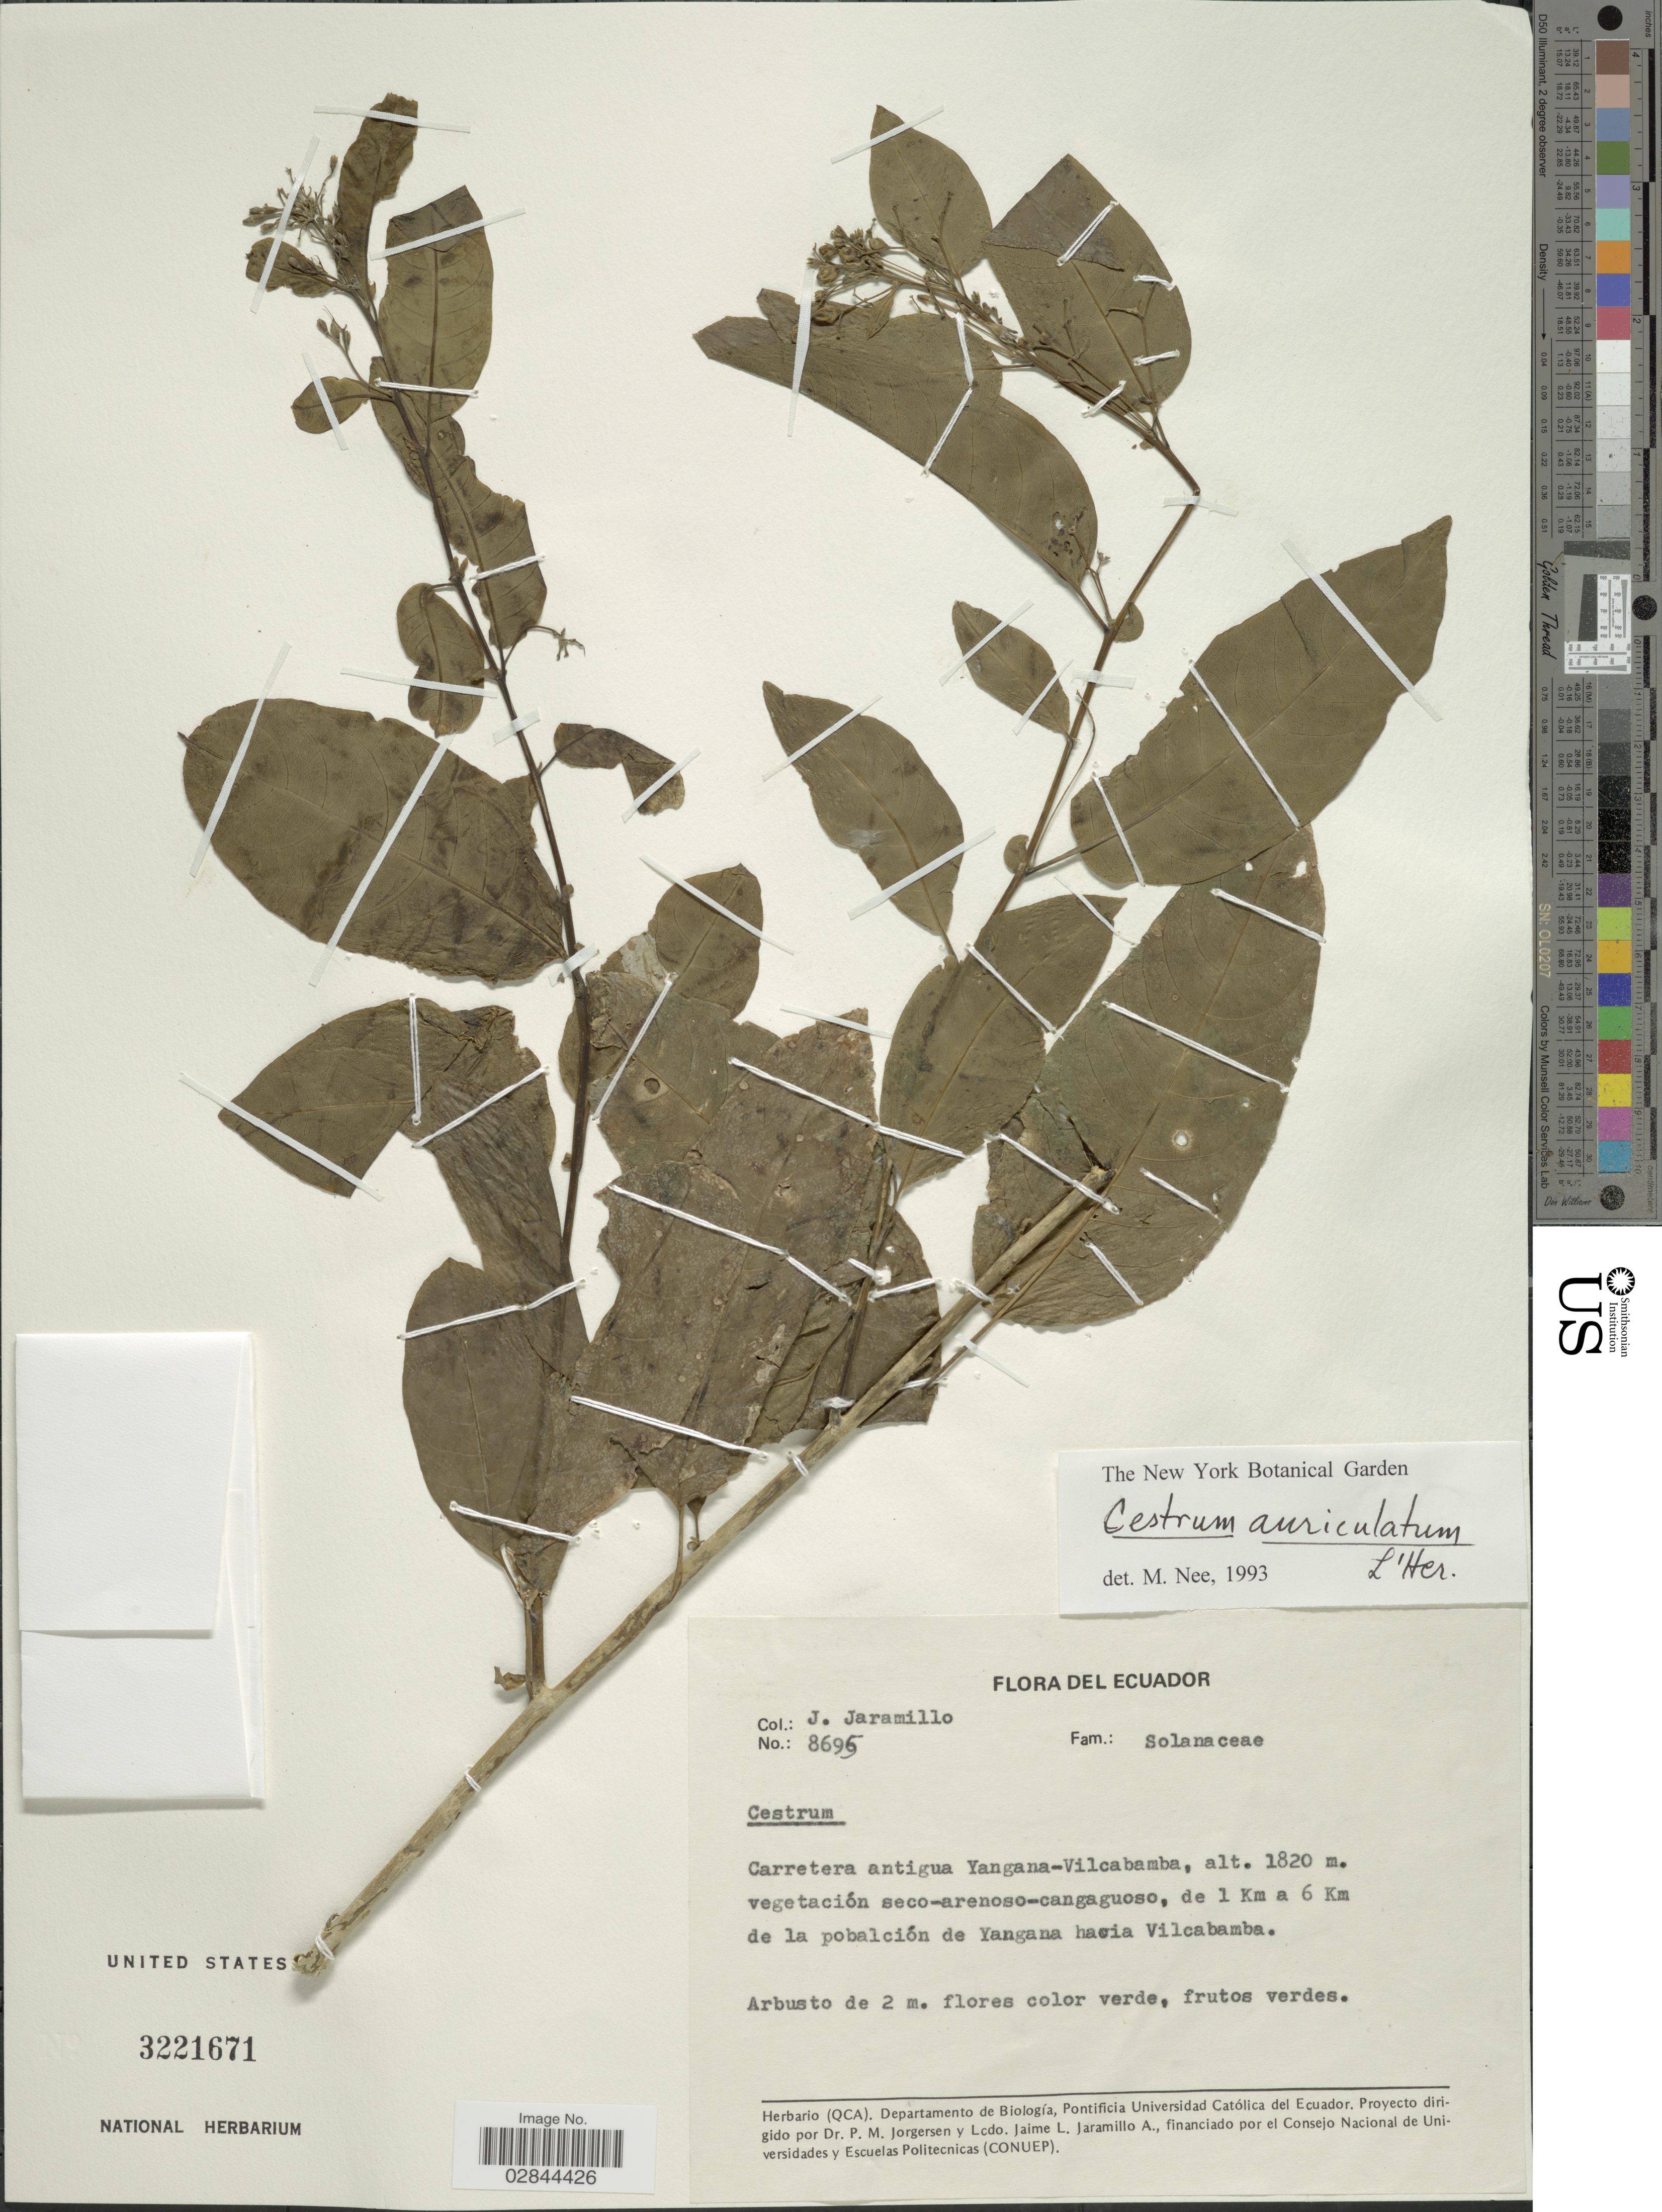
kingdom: Plantae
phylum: Tracheophyta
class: Magnoliopsida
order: Solanales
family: Solanaceae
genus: Cestrum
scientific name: Cestrum auriculatum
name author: L'Hér.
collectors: J. Jaramillo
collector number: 8695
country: Ecuador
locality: Carretera antigua Yangana-Vilcabamba, de 1 Km a 6 Km de la pobalción de Yangana hacia Vilcabamba.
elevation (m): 1820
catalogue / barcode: US 3221671